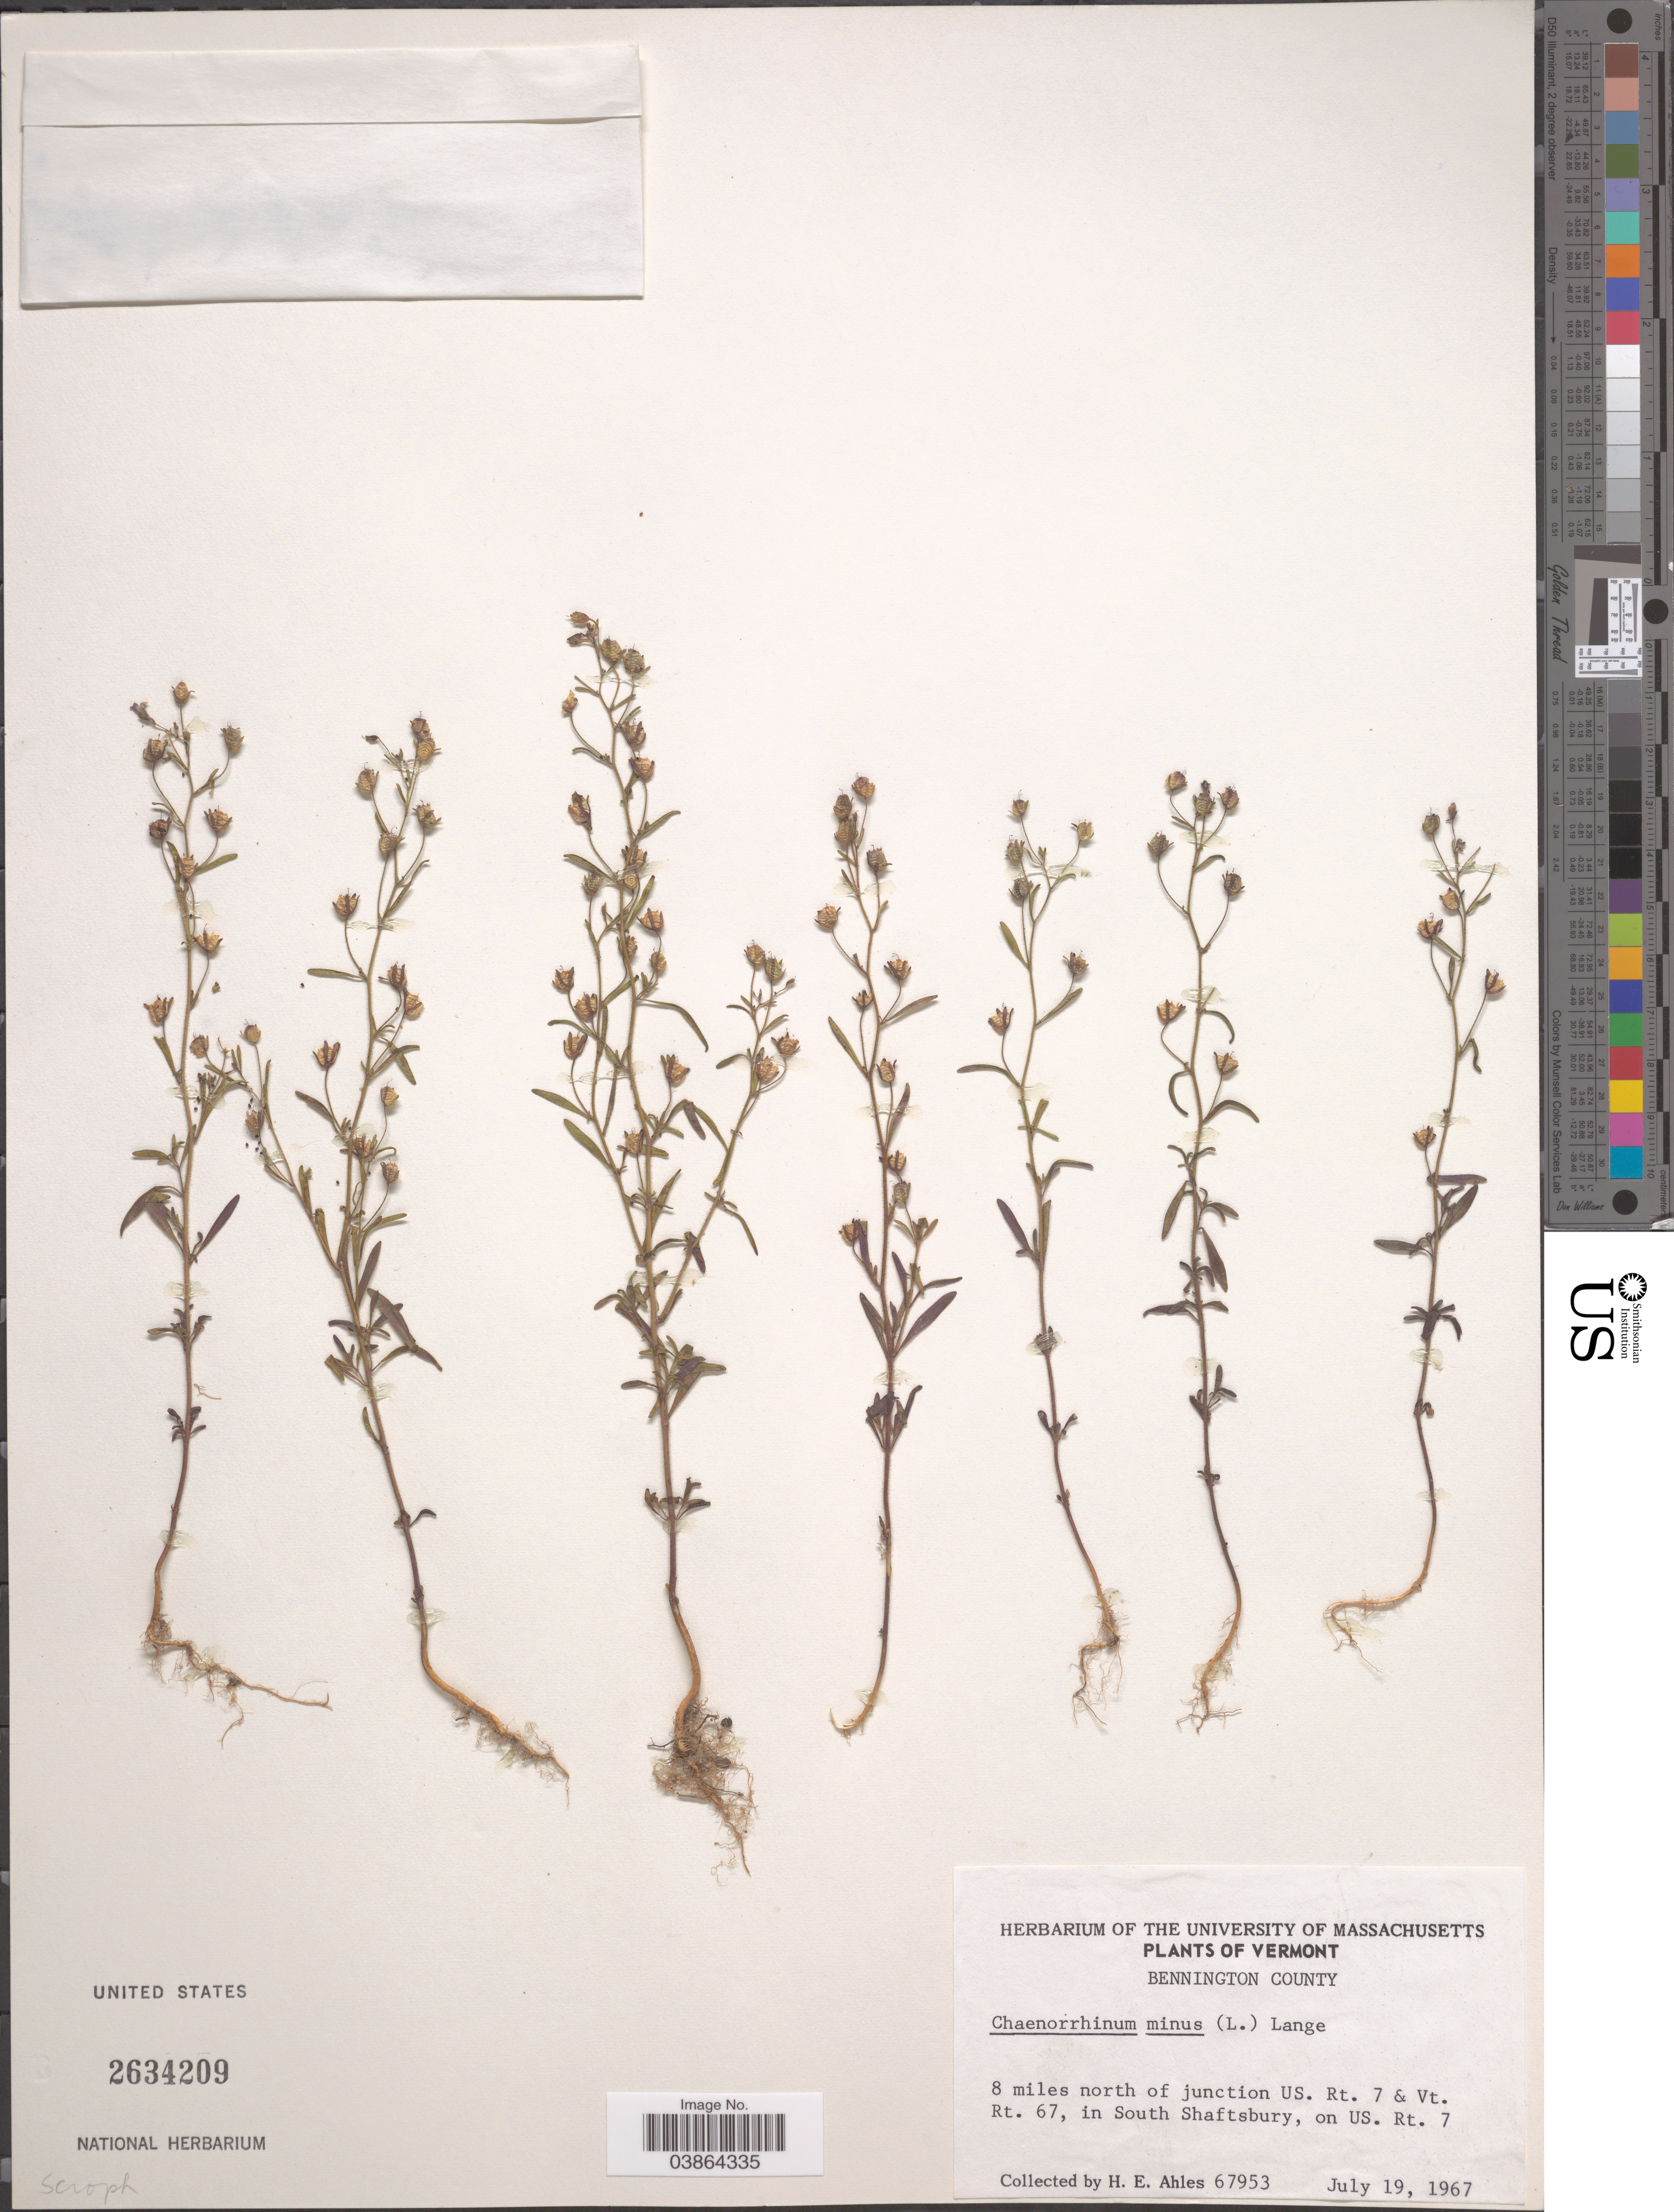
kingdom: Plantae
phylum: Tracheophyta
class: Magnoliopsida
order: Lamiales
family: Plantaginaceae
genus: Chaenorrhinum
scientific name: Chaenorrhinum minor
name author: (L.) Lange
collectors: H. E. Ahles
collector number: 67953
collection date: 1967-07-19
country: United States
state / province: Vermont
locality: Bennington County. 8 miles north of junction US. Rt. 7 & Vt. Rt. 67, in South Shaftsbury, on US. Rt. 7.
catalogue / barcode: US 2634209